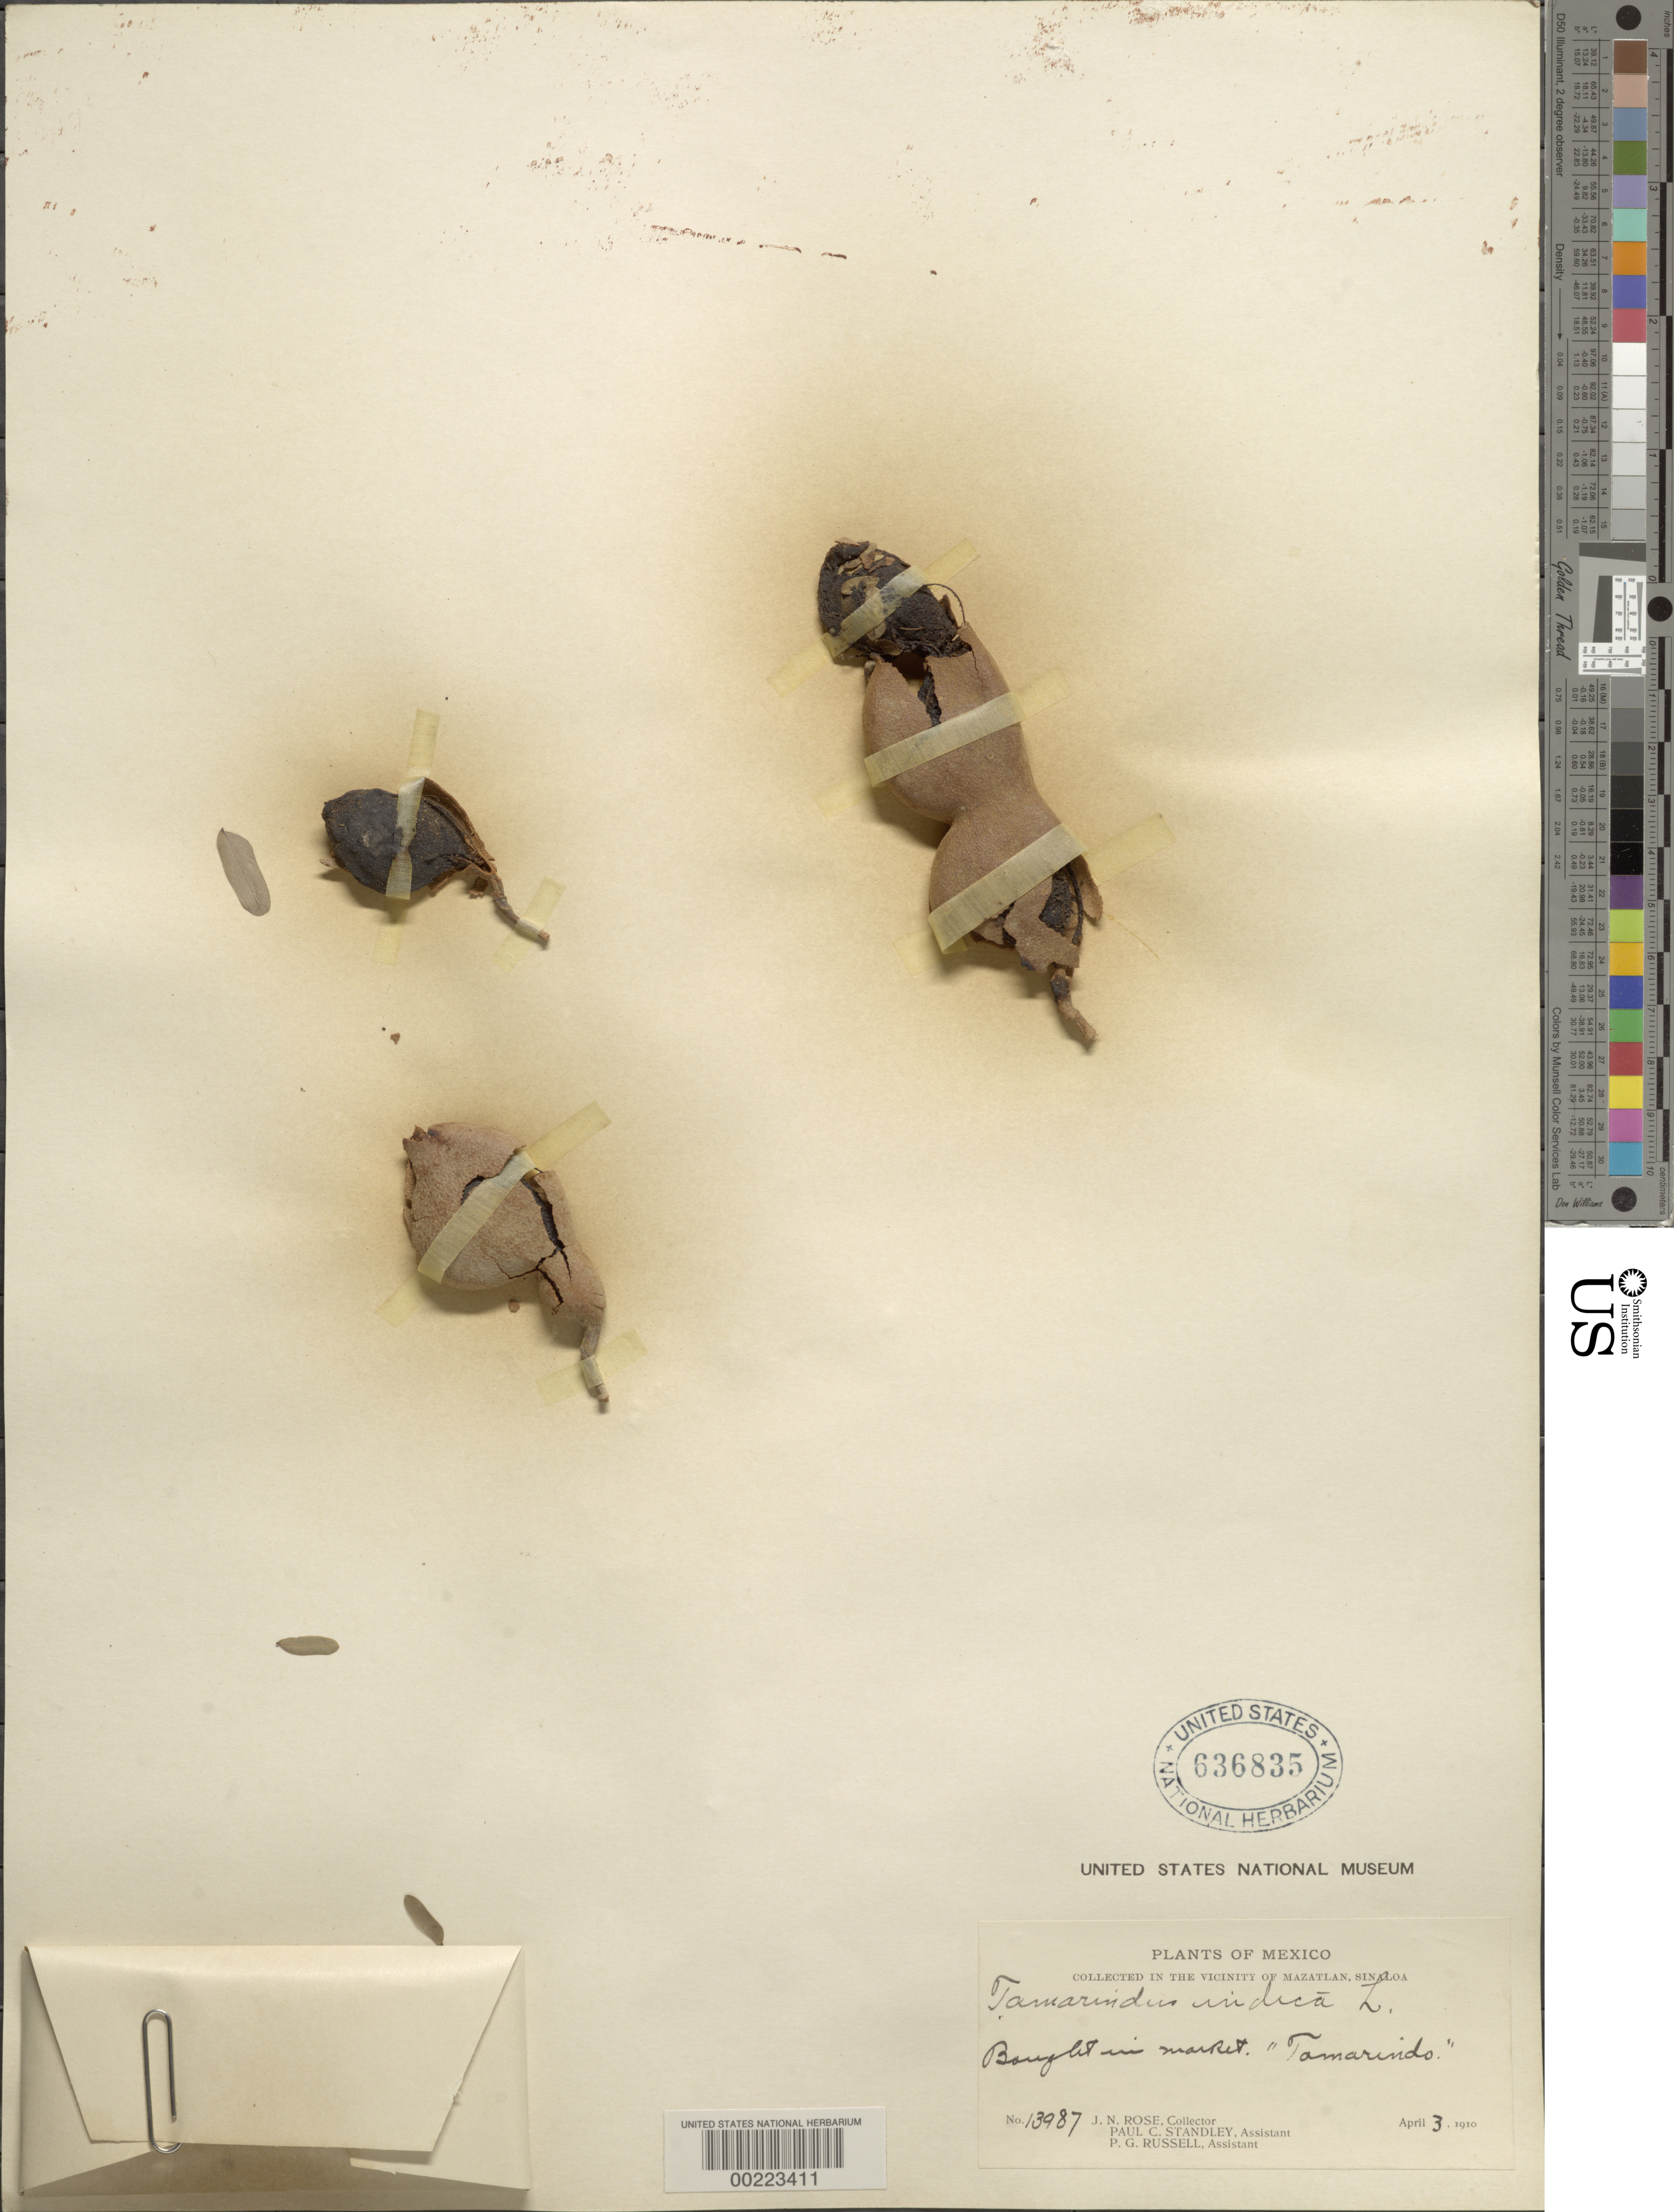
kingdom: Plantae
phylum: Tracheophyta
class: Magnoliopsida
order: Fabales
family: Fabaceae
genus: Tamarindus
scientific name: Tamarindus indica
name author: L.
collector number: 13987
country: Mexico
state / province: Sinaloa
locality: Mazatlan and vicinity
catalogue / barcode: US 636835